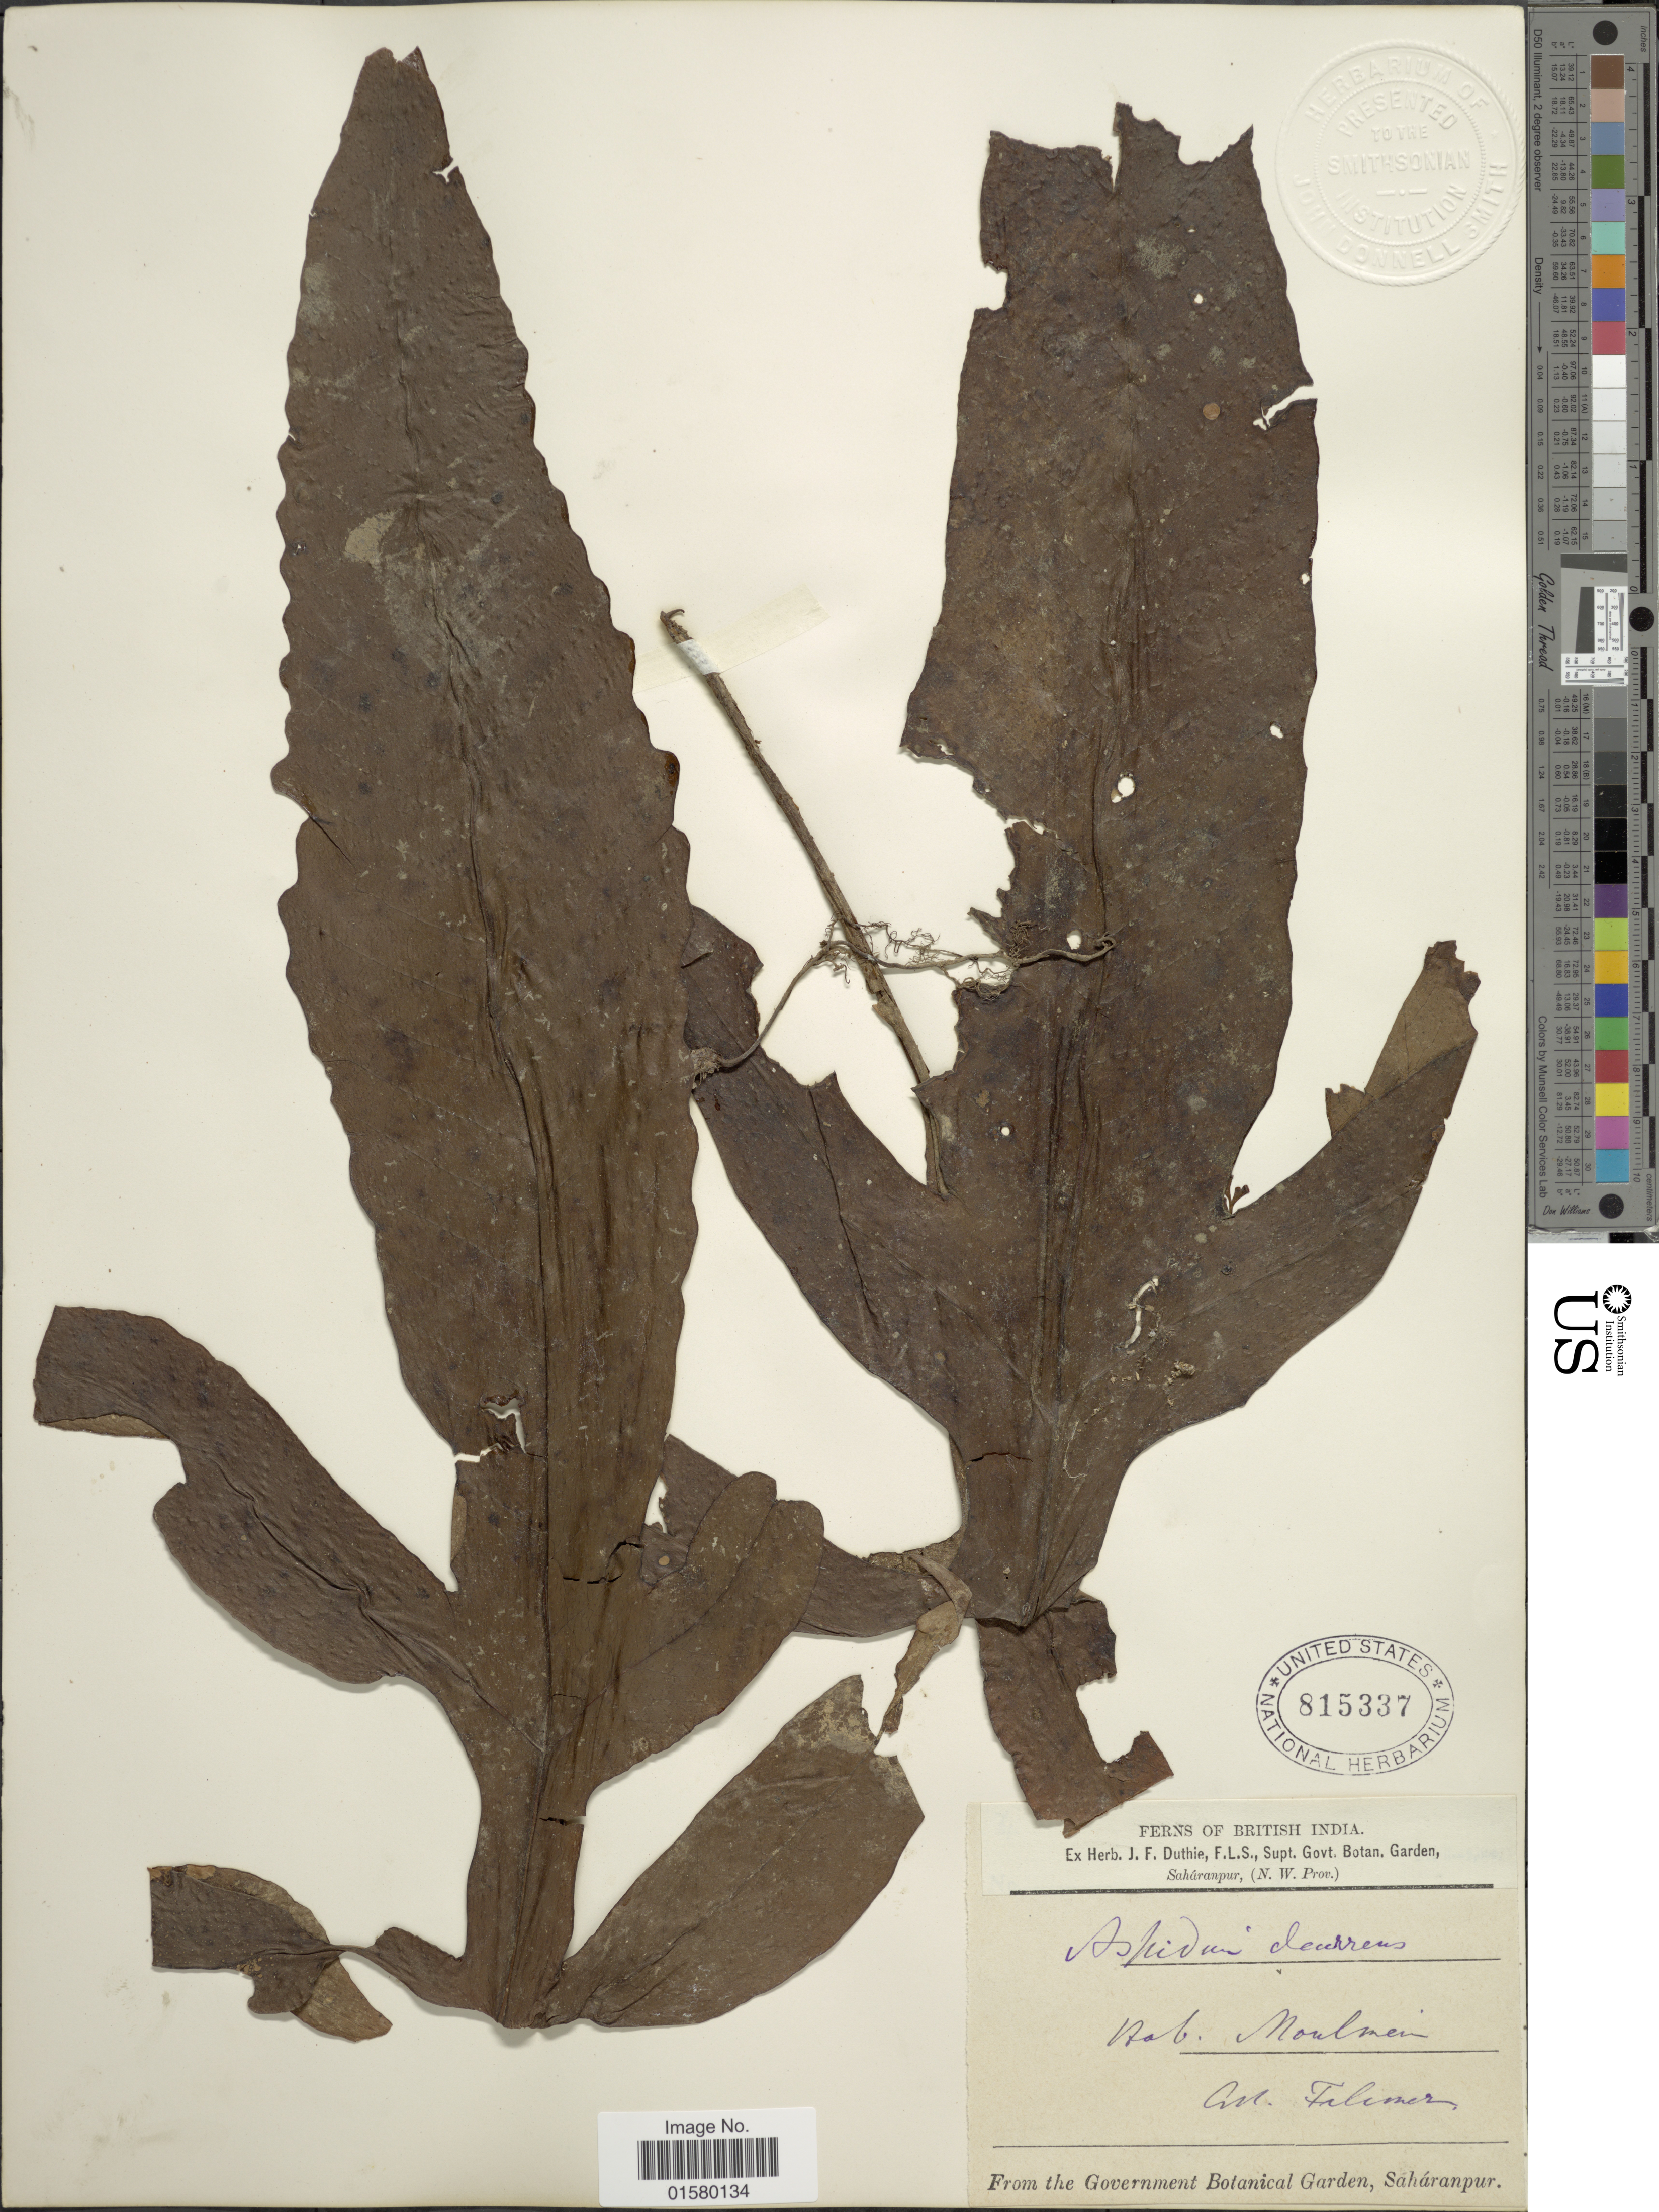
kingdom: Plantae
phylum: Tracheophyta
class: Polypodiopsida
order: Polypodiales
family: Tectariaceae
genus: Tectaria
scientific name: Tectaria decurrens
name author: (Presel.) Copel. in Elmer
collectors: Falimer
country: India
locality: British India, Moulmein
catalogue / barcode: US 815337